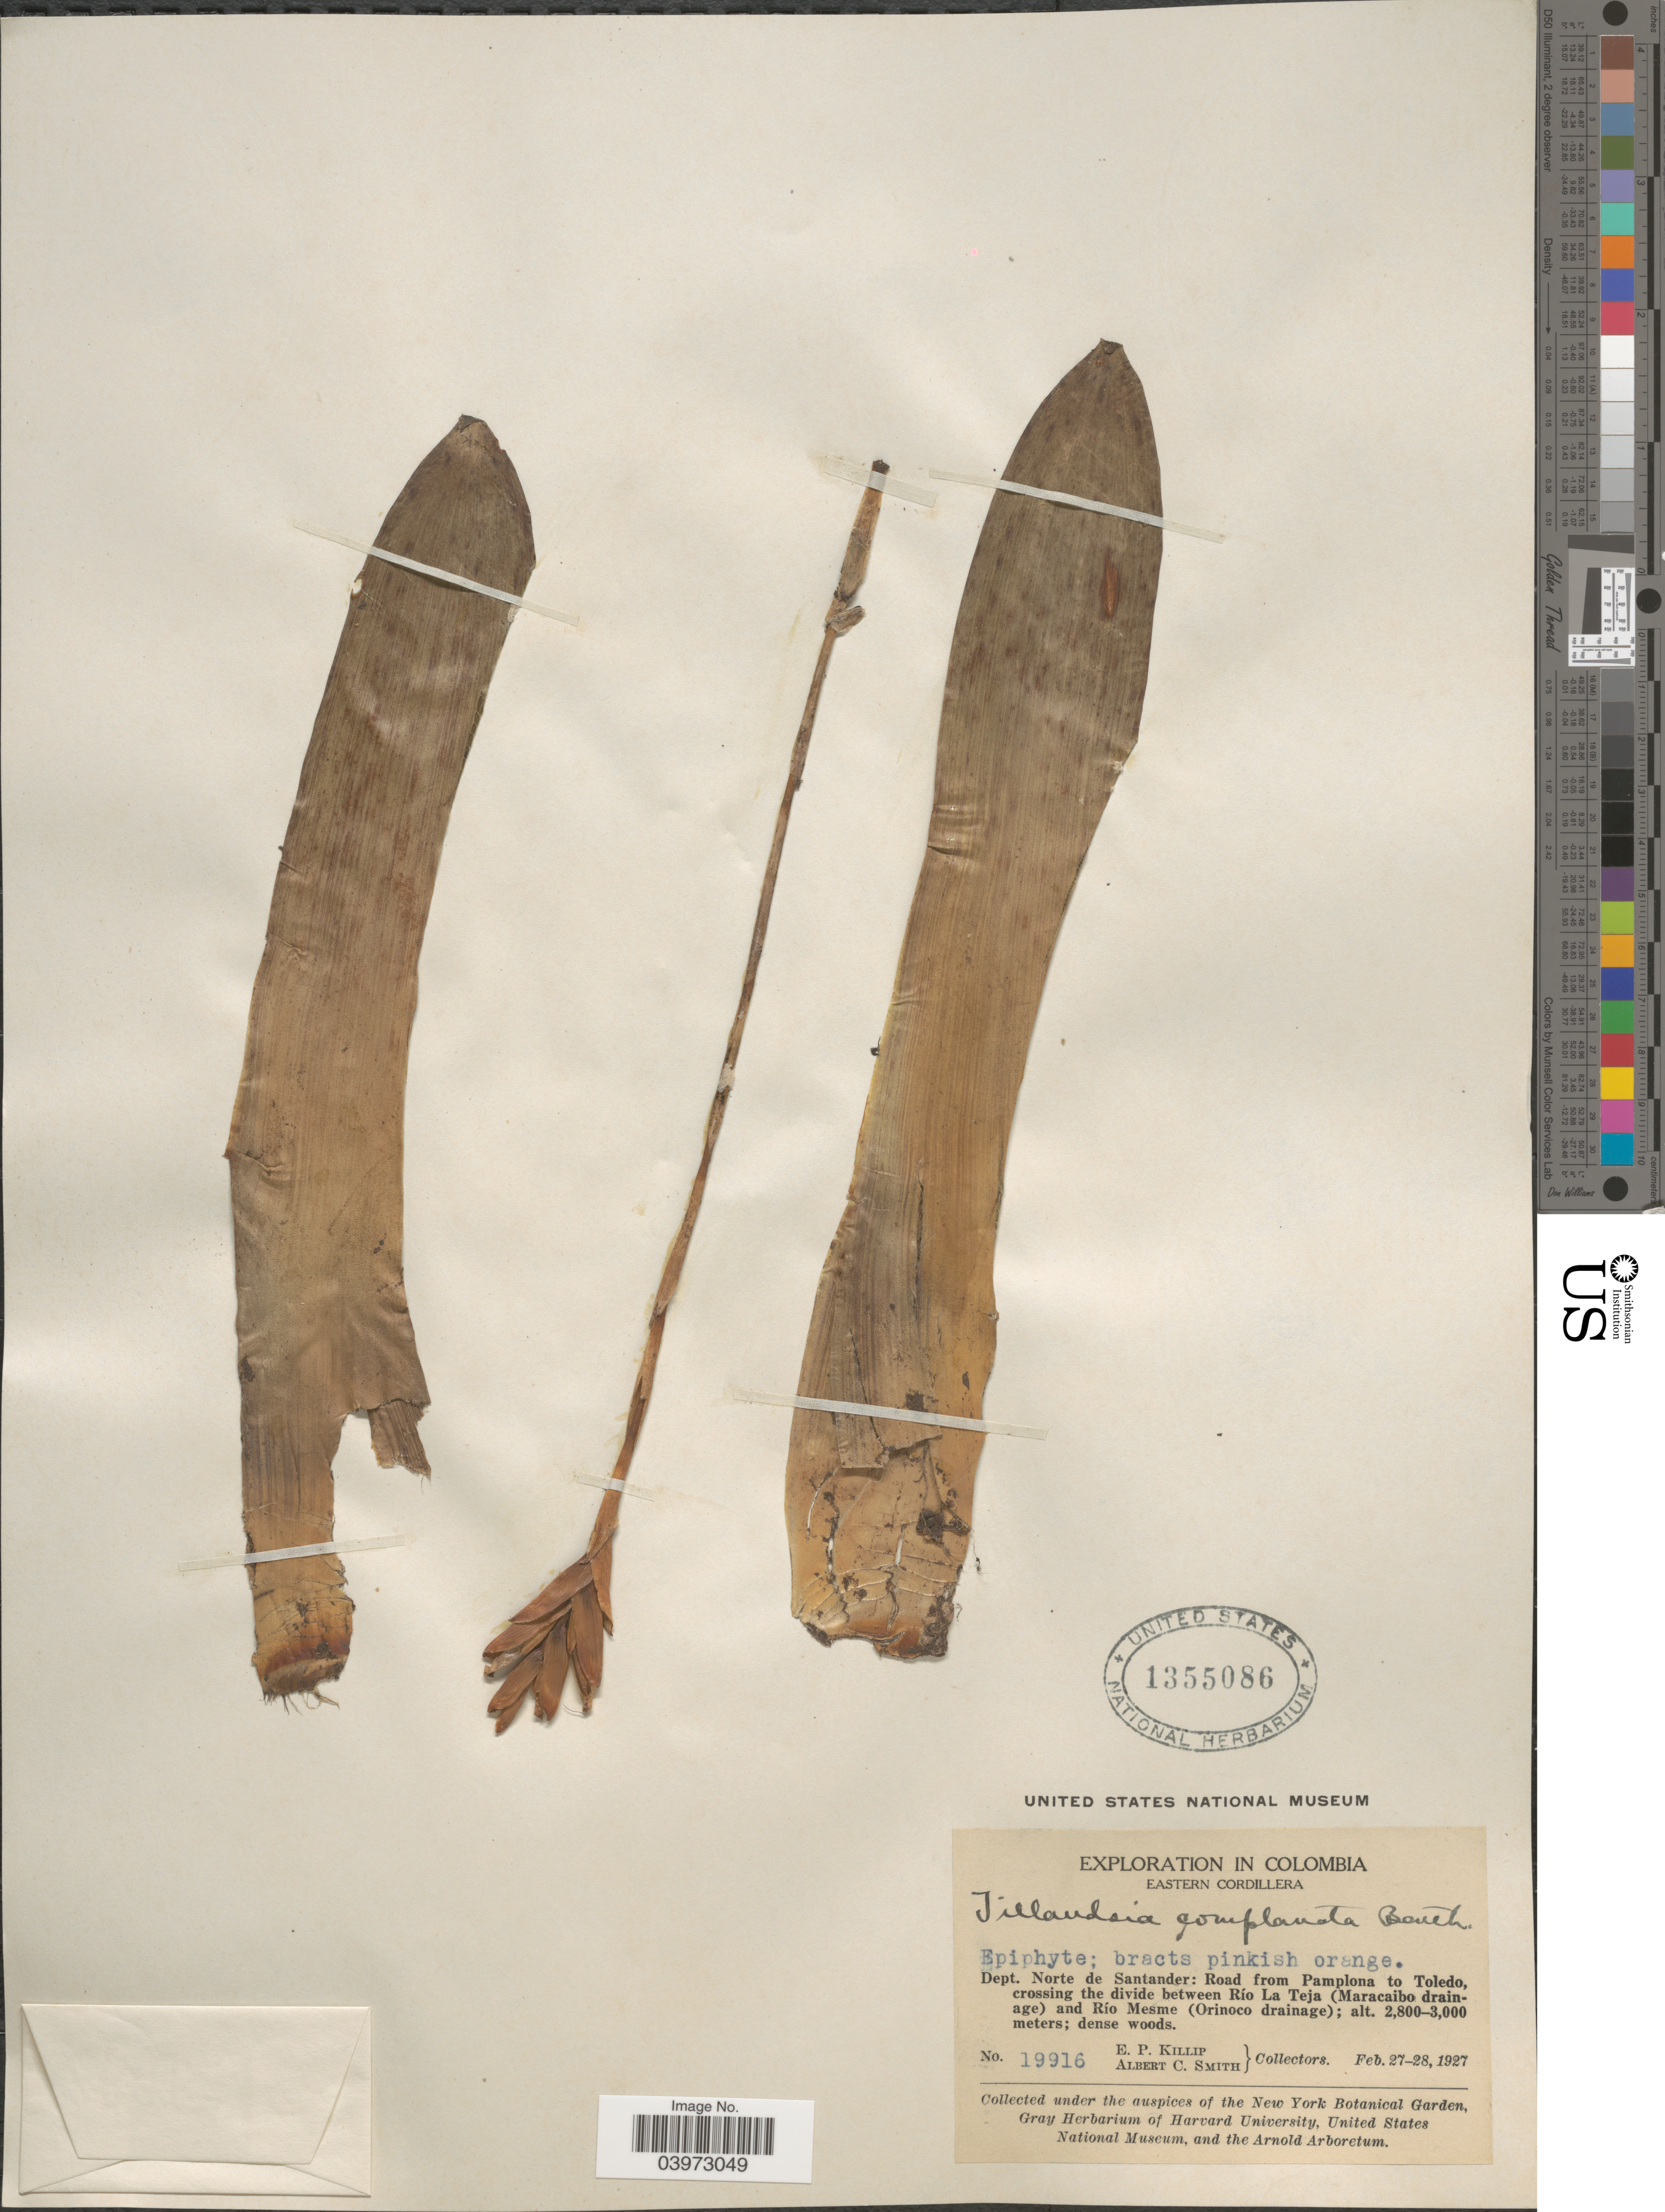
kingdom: Plantae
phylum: Tracheophyta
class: Liliopsida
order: Poales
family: Bromeliaceae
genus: Tillandsia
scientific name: Tillandsia complanata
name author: Benth.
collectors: E. P. Killip & A. C. Smith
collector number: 19916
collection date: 1927-02-27/1927-02-28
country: Colombia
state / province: Norte de Santander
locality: Exploration in Colombia. Eastern Cordillera. Dept. Norte de Santander: Road from Pamplona to Toledo, crossing the divide between Río La Teja (Maracaibo drainage), and Río Mesme (Orinoco drainage).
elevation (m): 2800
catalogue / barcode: US 1355086